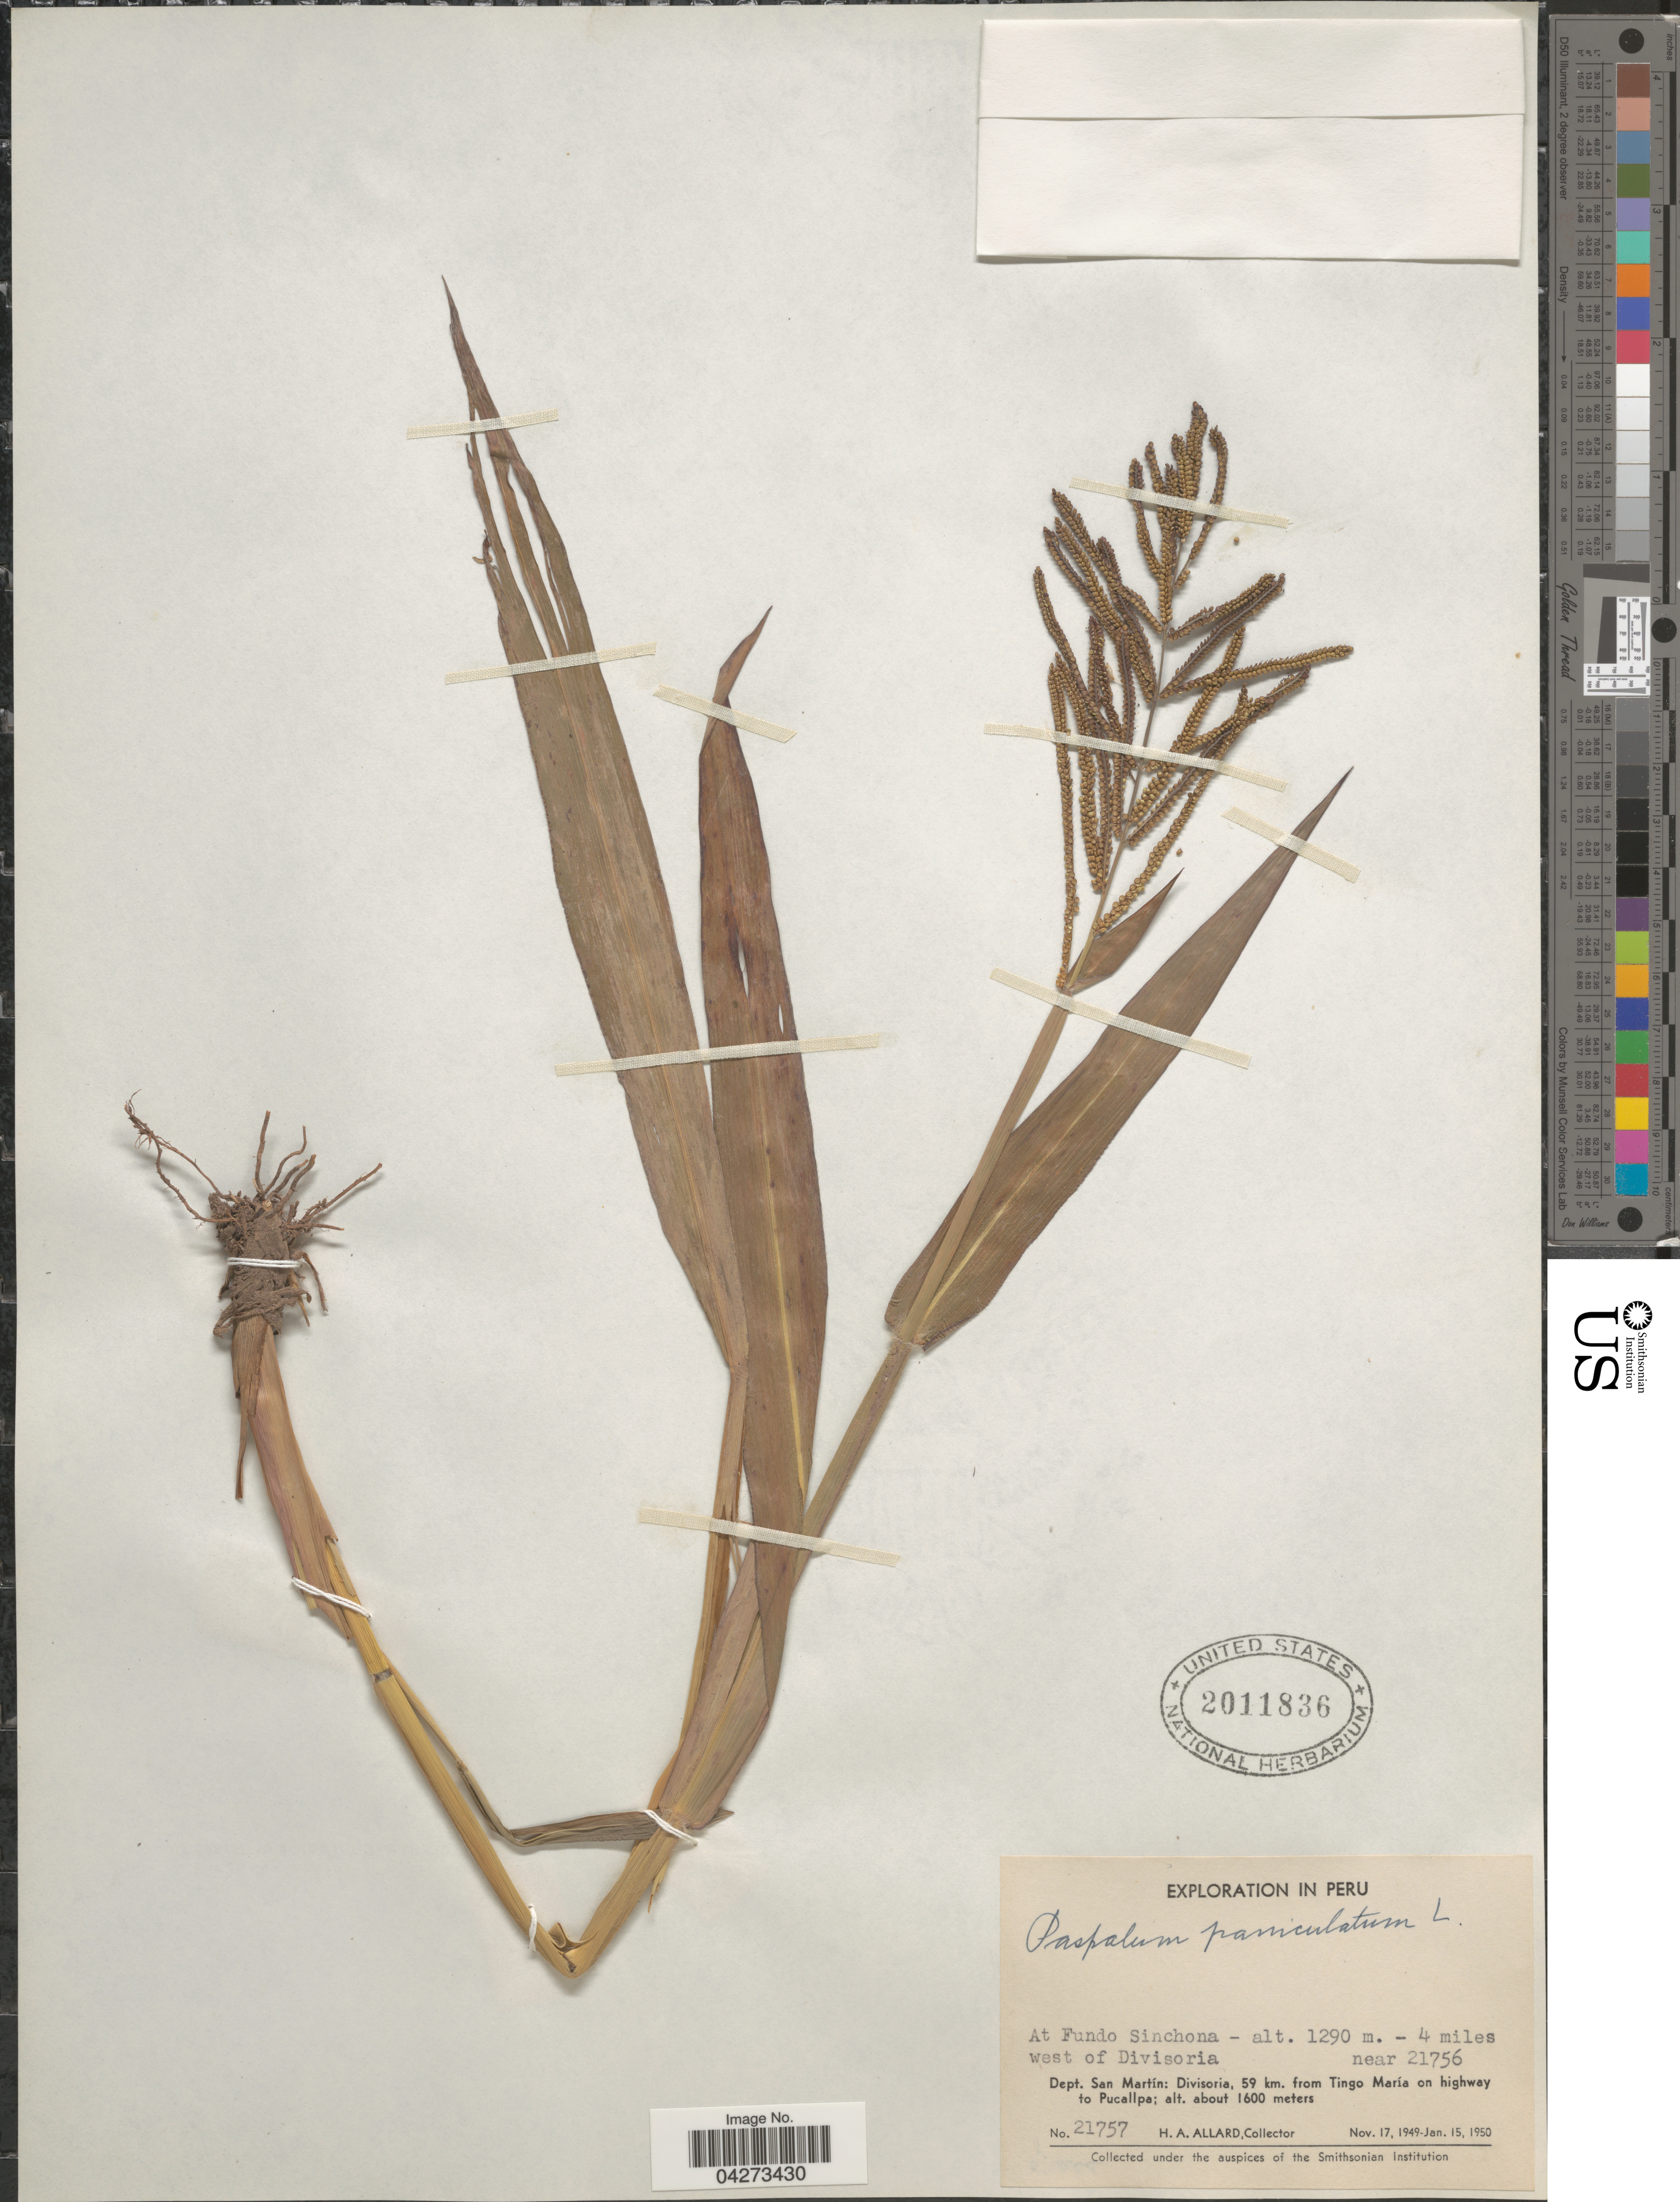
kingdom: Plantae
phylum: Tracheophyta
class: Liliopsida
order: Poales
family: Poaceae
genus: Paspalum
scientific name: Paspalum paniculatum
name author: L.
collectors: H. A. Allard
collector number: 21757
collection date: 1949-11-17/1950-01-15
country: Peru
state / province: San Martín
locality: Exploration in Peru. At Fundo Sinchona- 4 miles west of Divisoria near 21756. Dept. San Martin: Divisoria, 59 km. from Tingo María on highway to Pucallpa.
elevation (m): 1290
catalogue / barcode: US 2011836